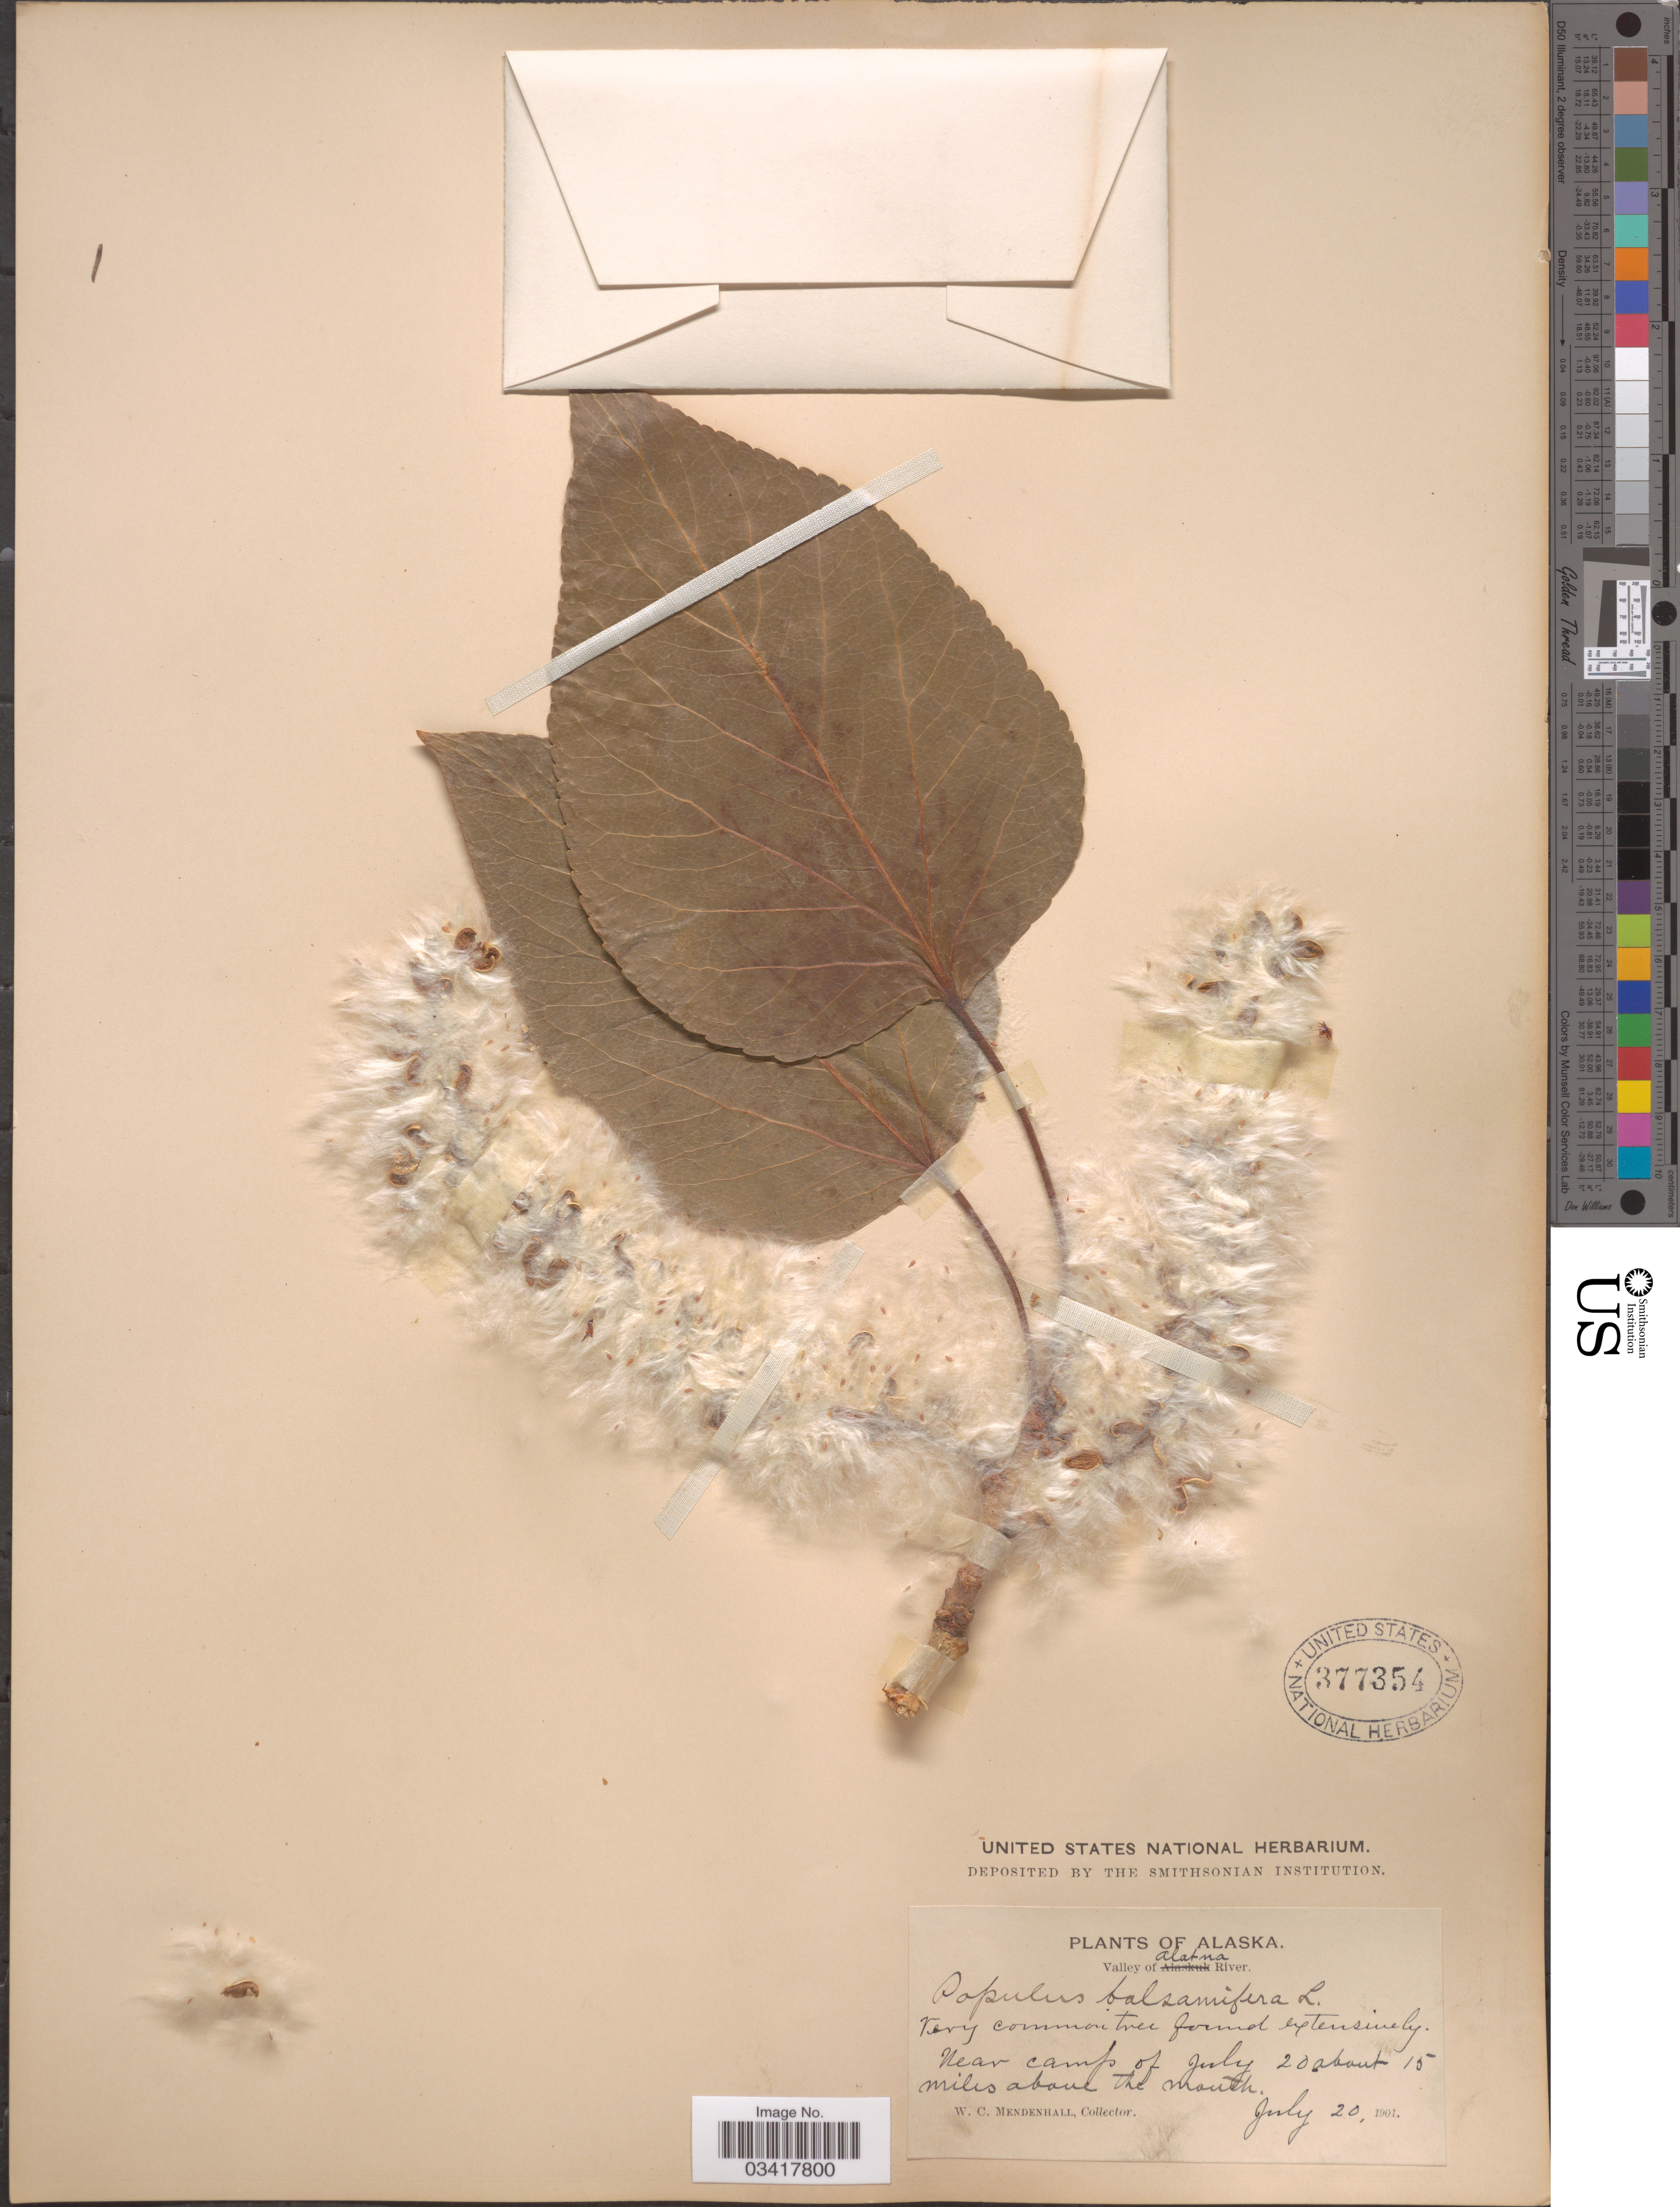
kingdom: Plantae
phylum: Tracheophyta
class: Magnoliopsida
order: Malpighiales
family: Salicaceae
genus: Populus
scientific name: Populus balsamifera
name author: L.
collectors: W. Mendenhall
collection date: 1901-07-20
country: United States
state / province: Alaska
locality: Valley of Alatna River. Near camp of July 20 about 15 miles above the mouth.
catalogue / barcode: US 377354